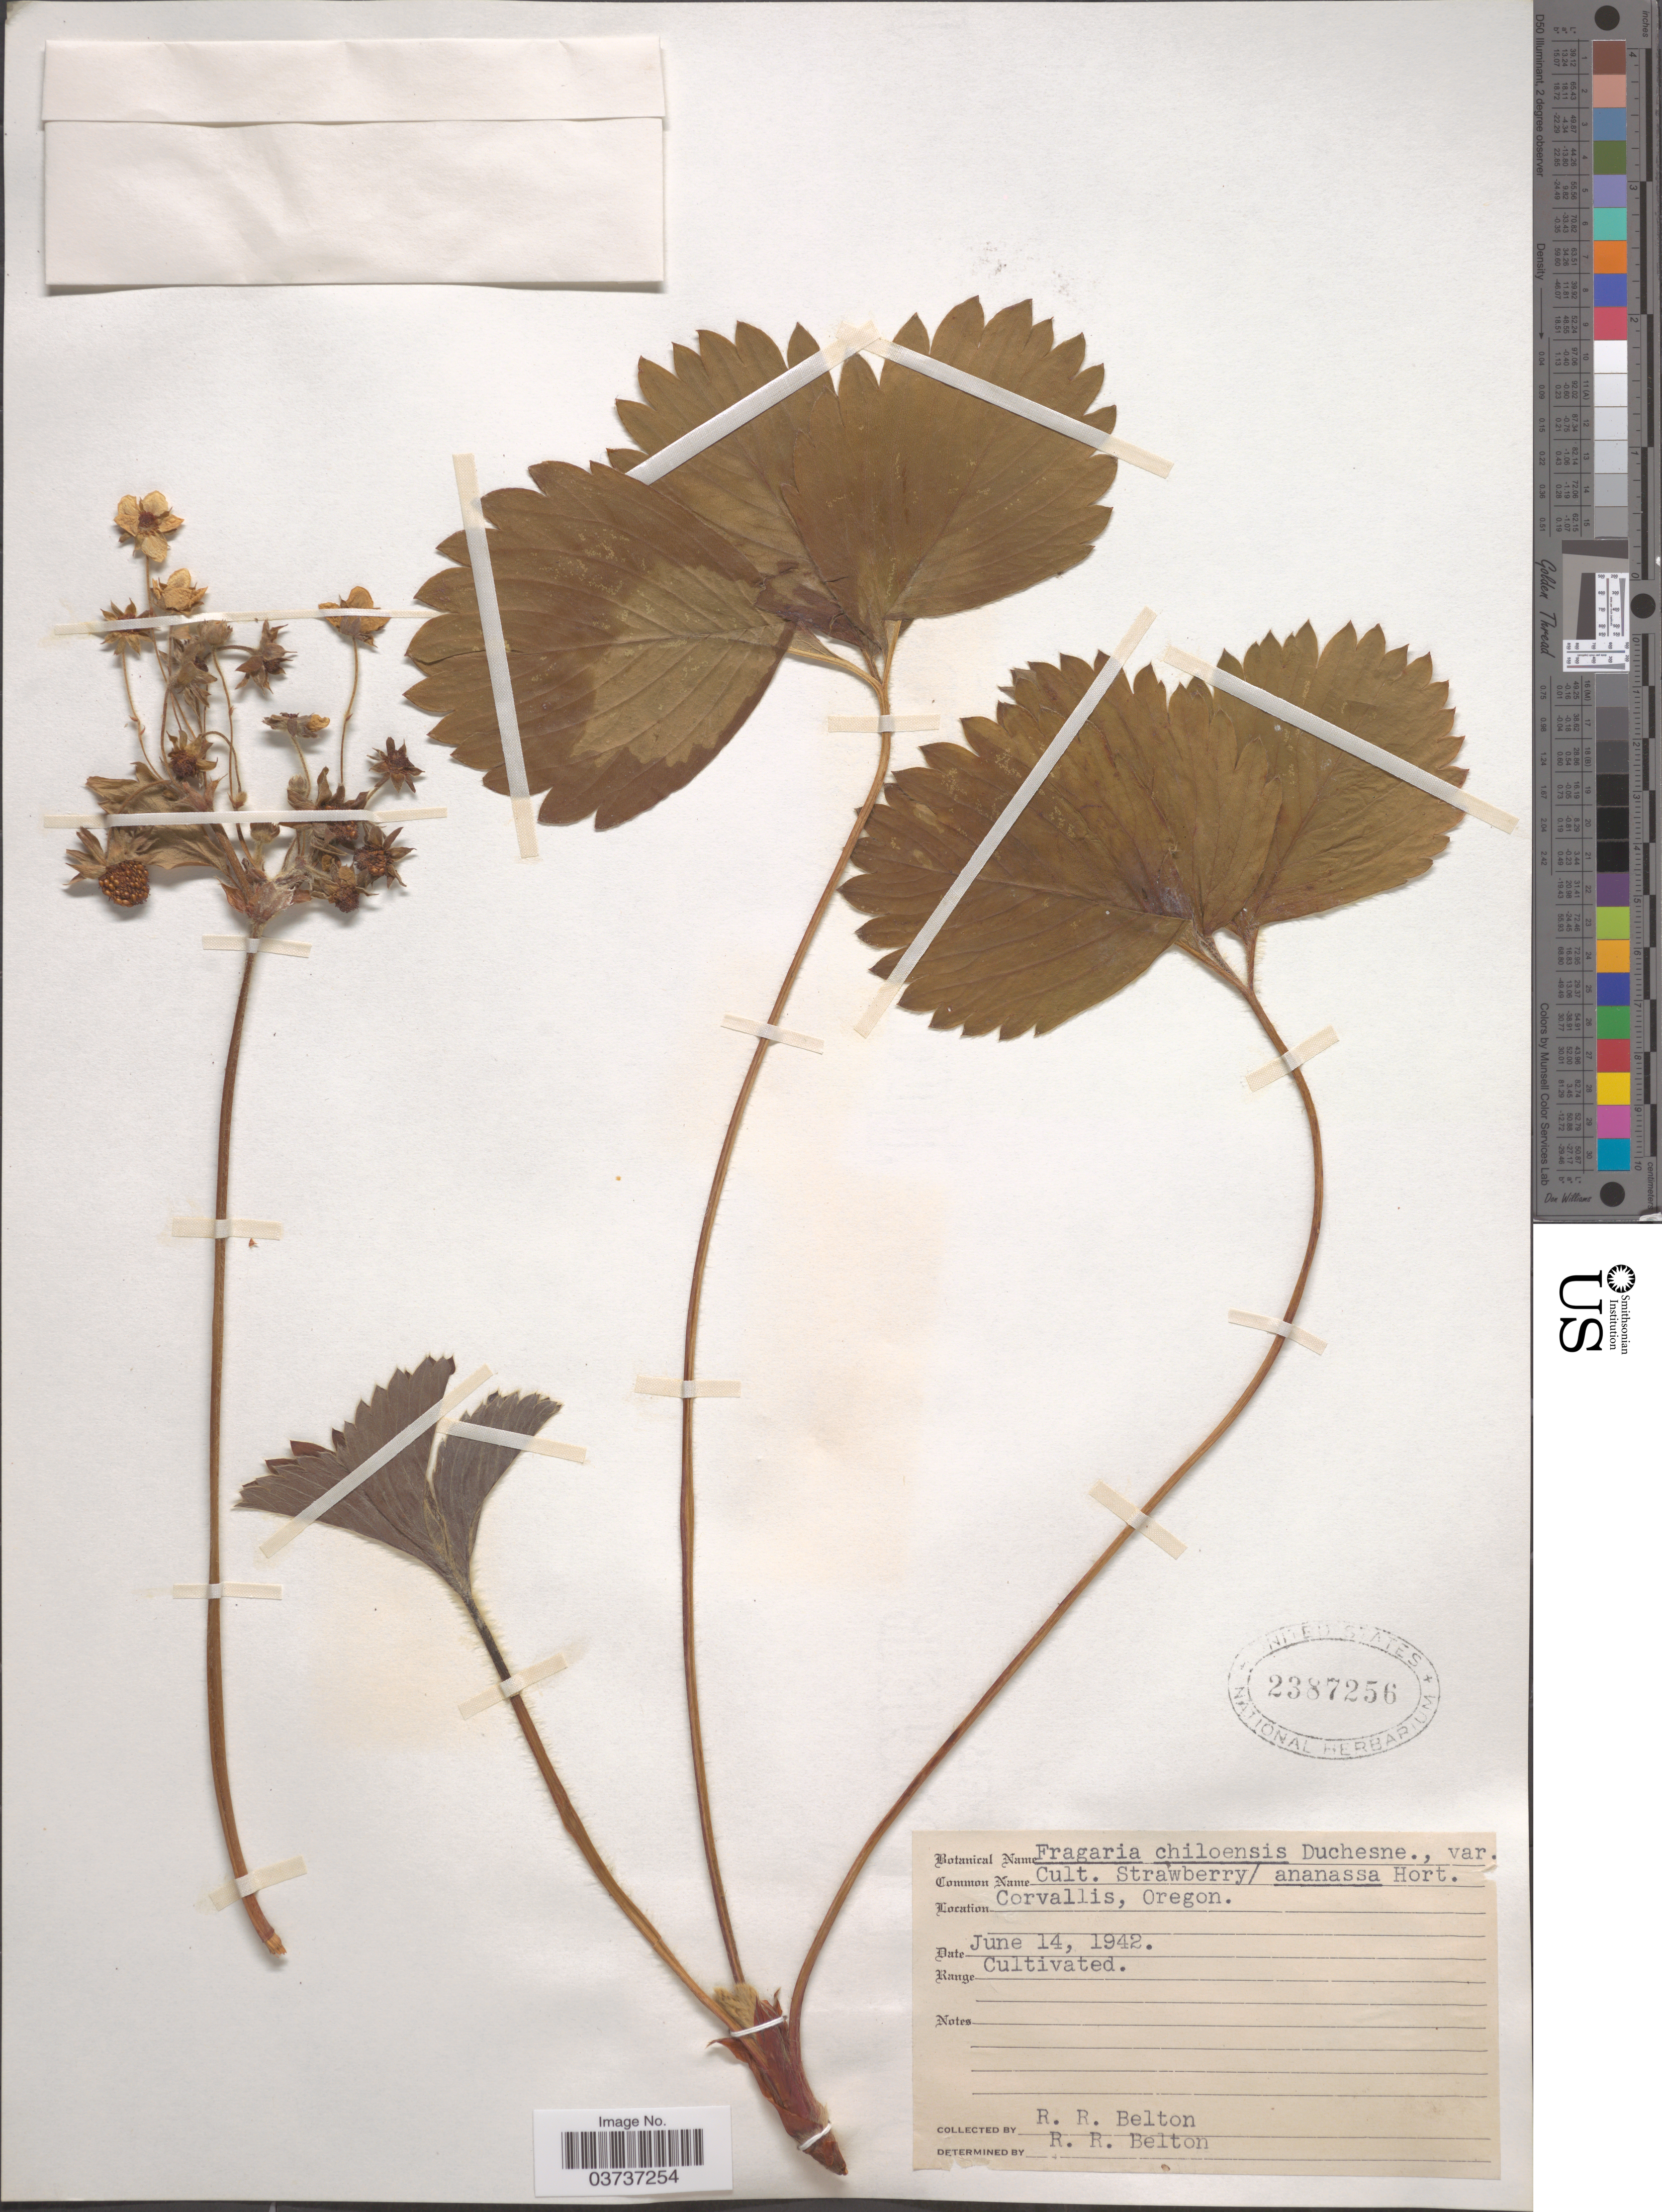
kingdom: Plantae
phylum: Tracheophyta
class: Magnoliopsida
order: Rosales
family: Rosaceae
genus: Fragaria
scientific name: Fragaria chiloensis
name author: (L.) Mill.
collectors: R. Belton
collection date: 1942-06-14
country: United States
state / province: Oregon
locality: Corvallis.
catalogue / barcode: US 2387256